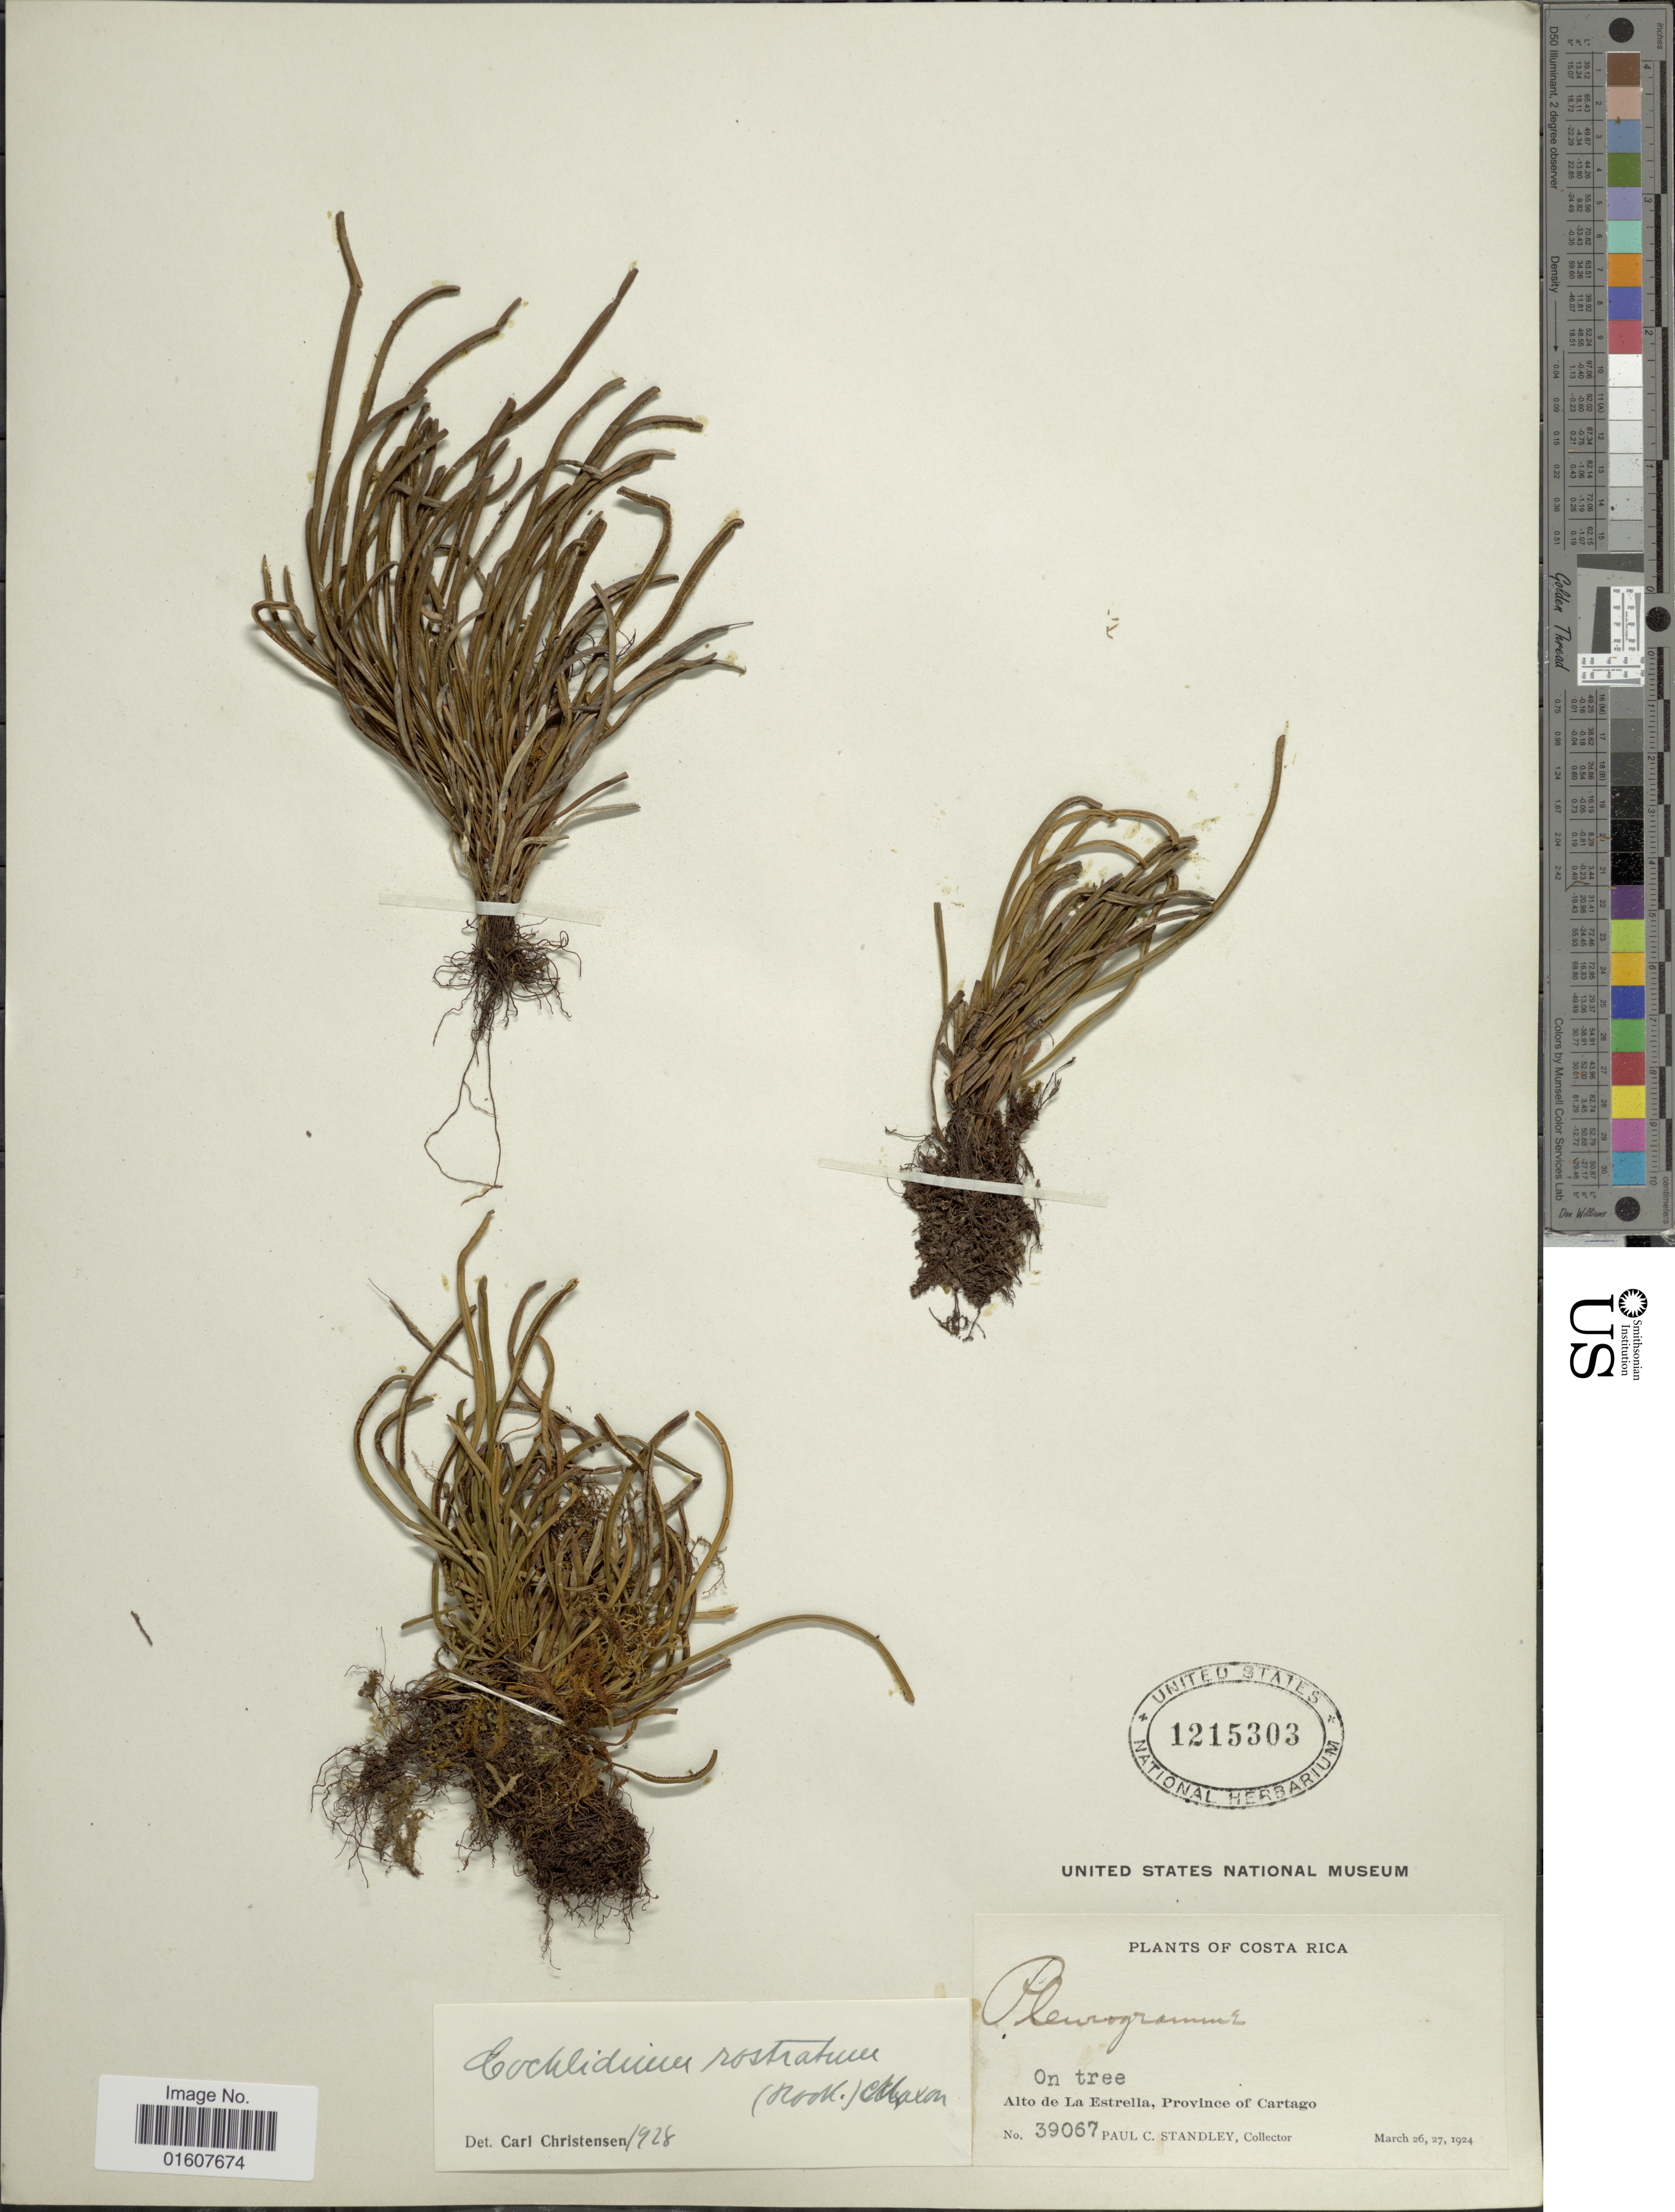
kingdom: Plantae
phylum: Tracheophyta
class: Polypodiopsida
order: Polypodiales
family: Polypodiaceae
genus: Cochlidium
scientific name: Cochlidium rostratum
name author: (Hook.) Maxon ex C. Chr.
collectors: P. C. Standley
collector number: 39067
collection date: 1924-03-26/1924-03-27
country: Costa Rica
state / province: Cartago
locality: Alto de La Estrella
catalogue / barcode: US 1215303